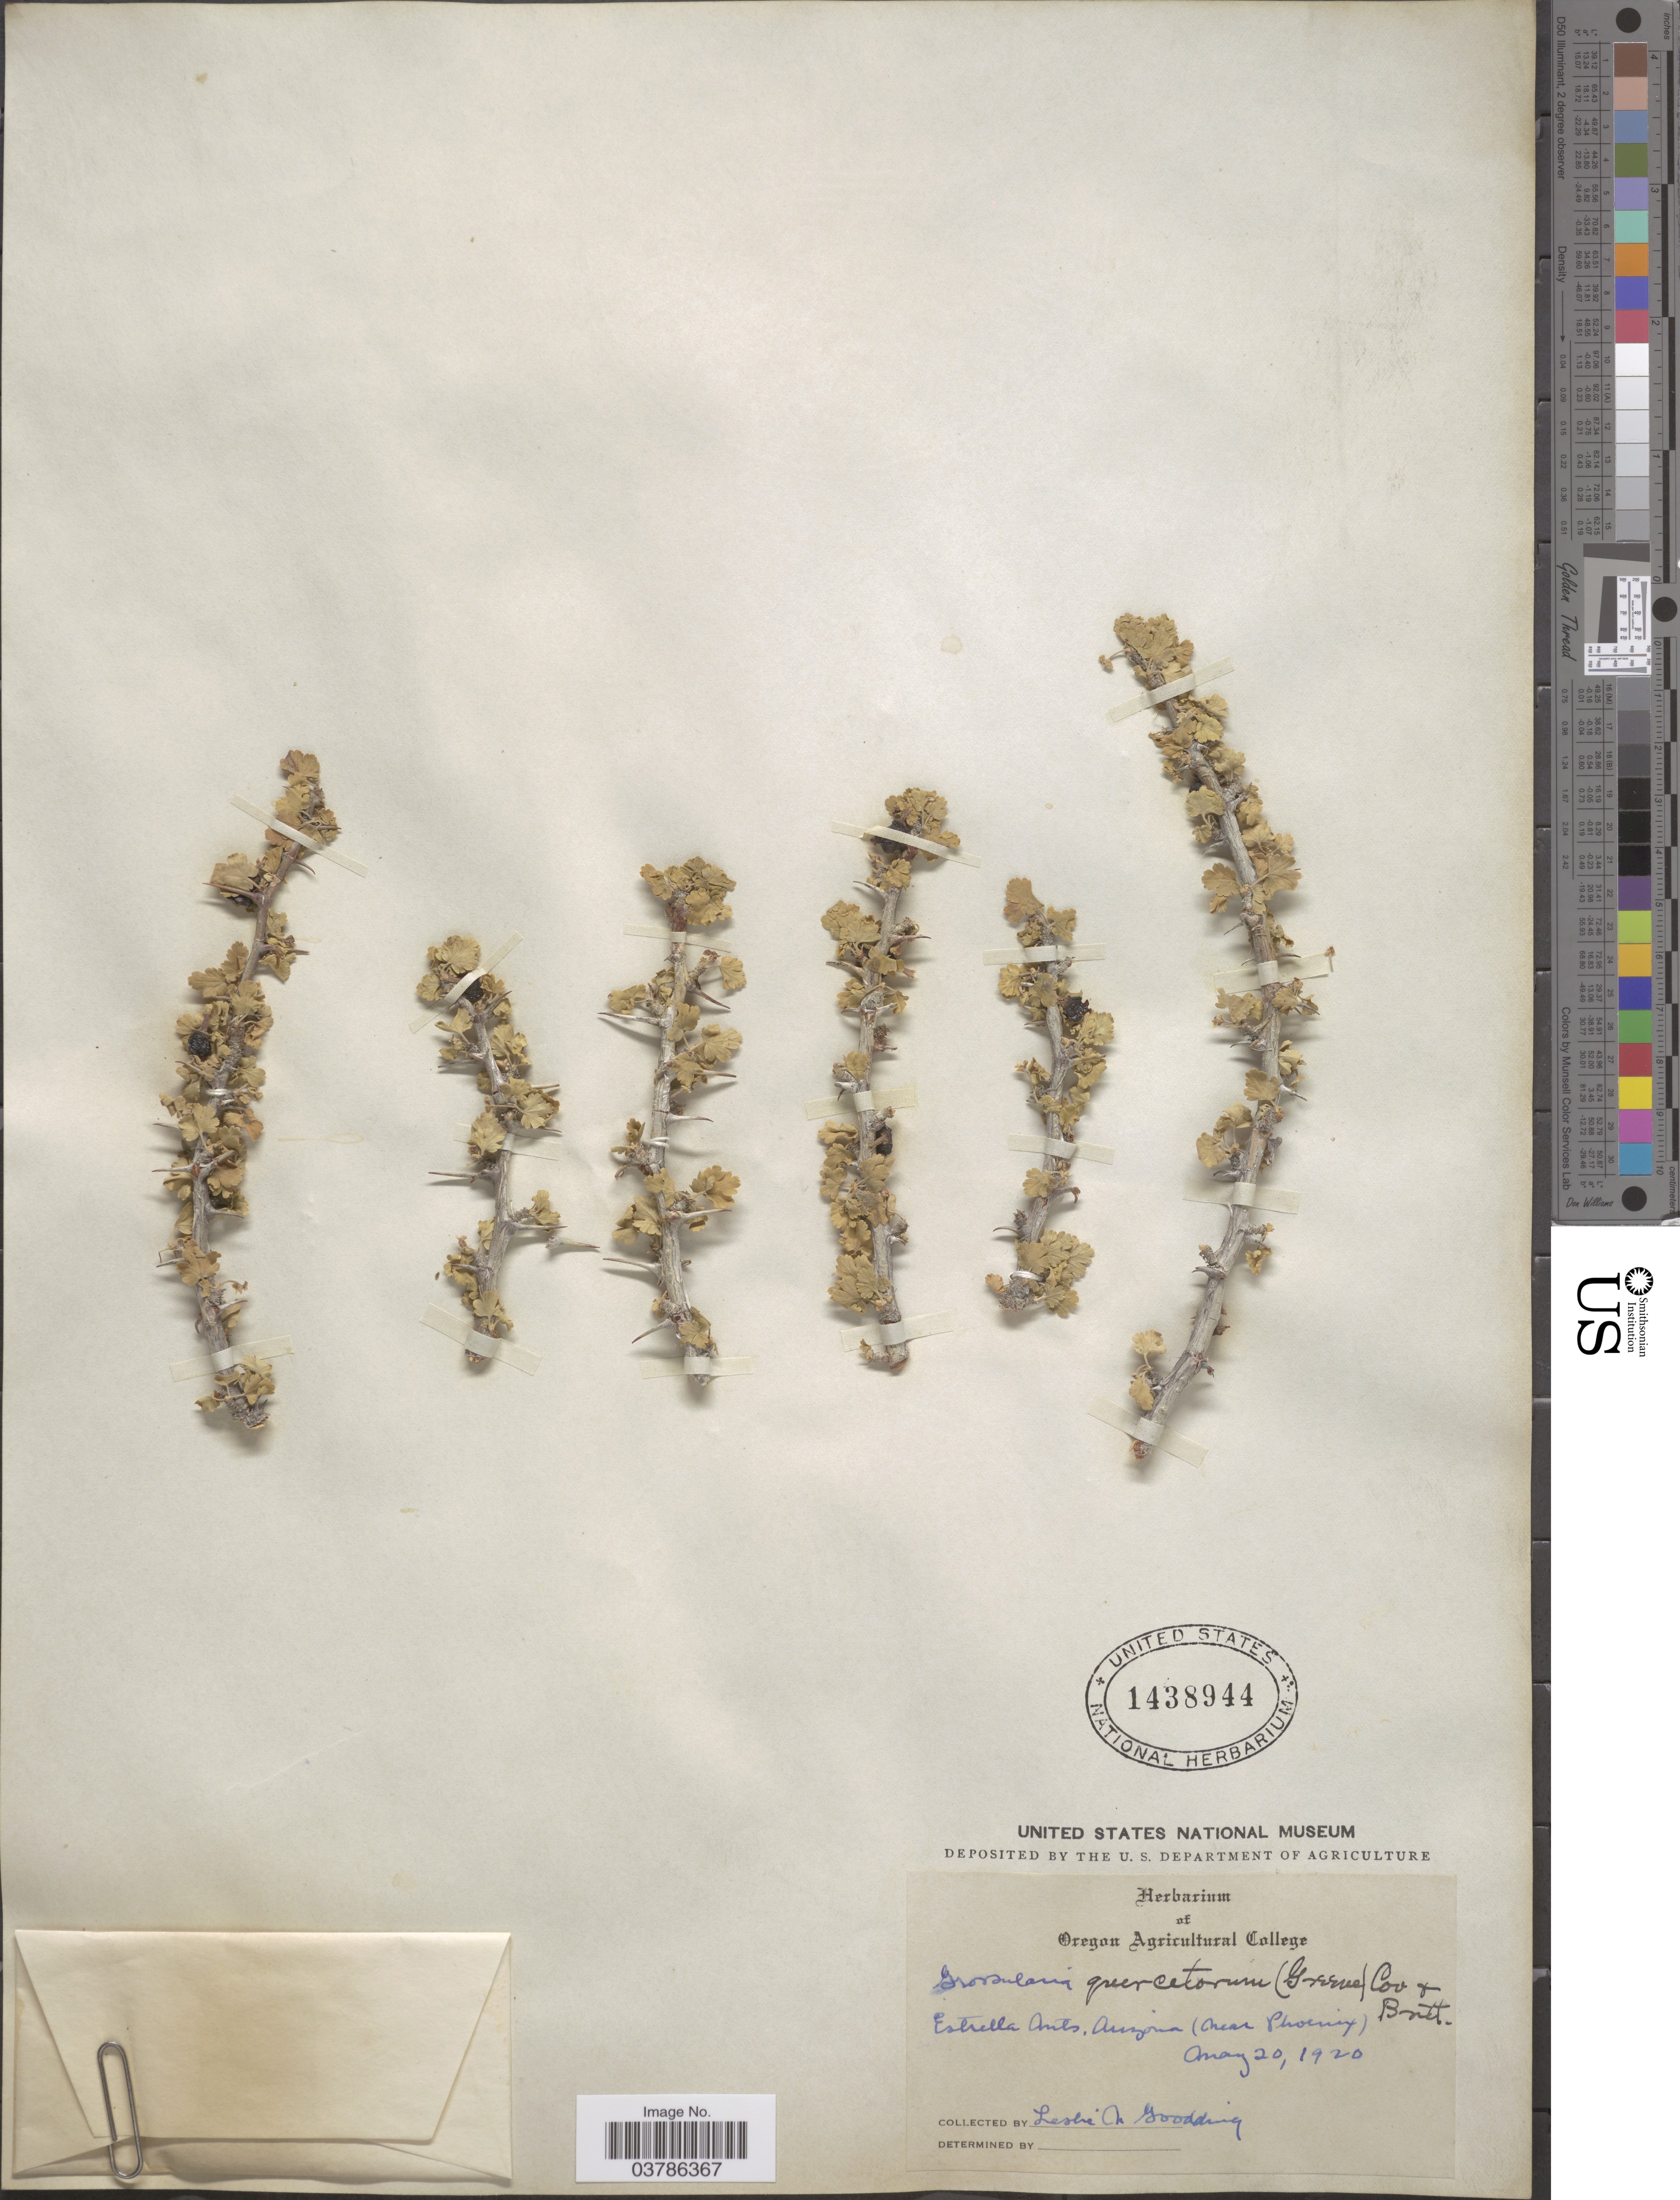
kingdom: Plantae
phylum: Tracheophyta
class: Magnoliopsida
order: Saxifragales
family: Grossulariaceae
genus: Ribes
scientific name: Ribes quercetorum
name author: Greene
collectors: L. N. Goodding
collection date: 1920-05-20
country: United States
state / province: Arizona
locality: Estrella Mts. ( near Phoenix).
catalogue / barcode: US 1438944